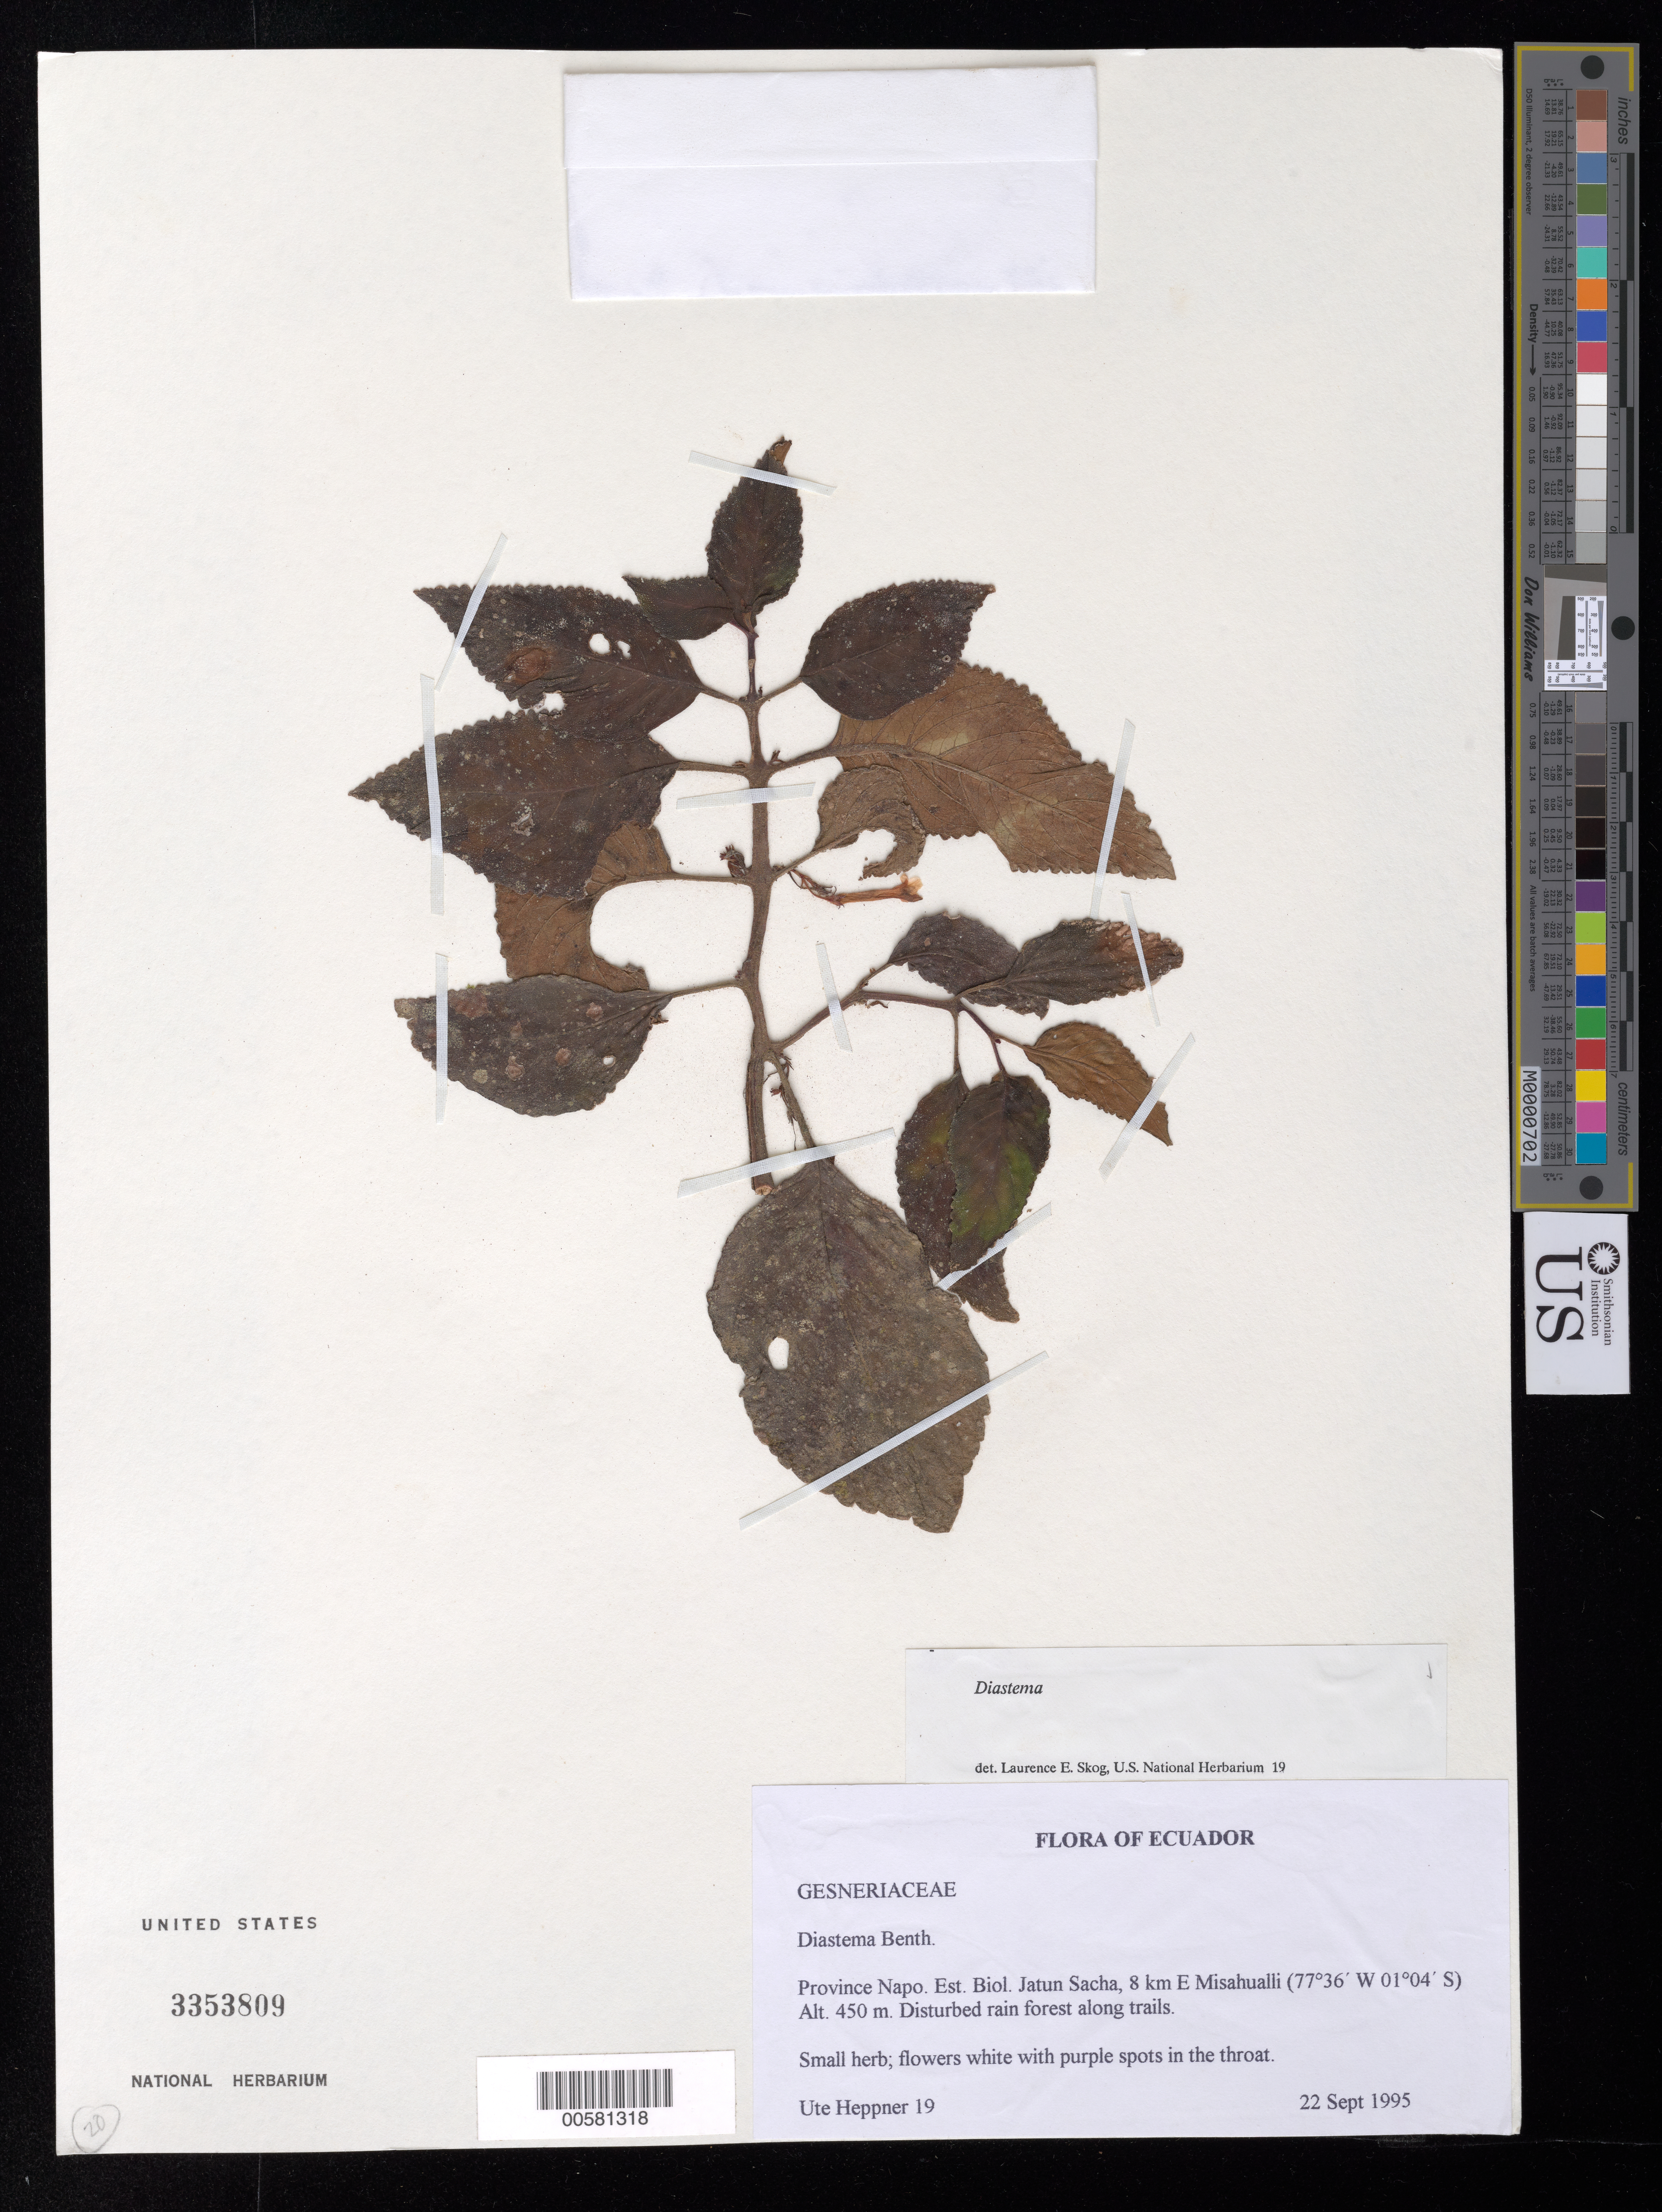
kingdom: Plantae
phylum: Tracheophyta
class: Magnoliopsida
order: Lamiales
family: Gesneriaceae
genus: Diastema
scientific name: Diastema sp.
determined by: Skog, Laurence E.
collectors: U. Heppner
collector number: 19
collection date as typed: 22 Sep 1995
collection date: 1995-09-22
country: Ecuador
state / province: Napo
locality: Est. Biol. Jatun Sacha, 8 km E Misahualli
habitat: Disturbed rain forest along trails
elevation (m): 450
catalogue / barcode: US 3353809